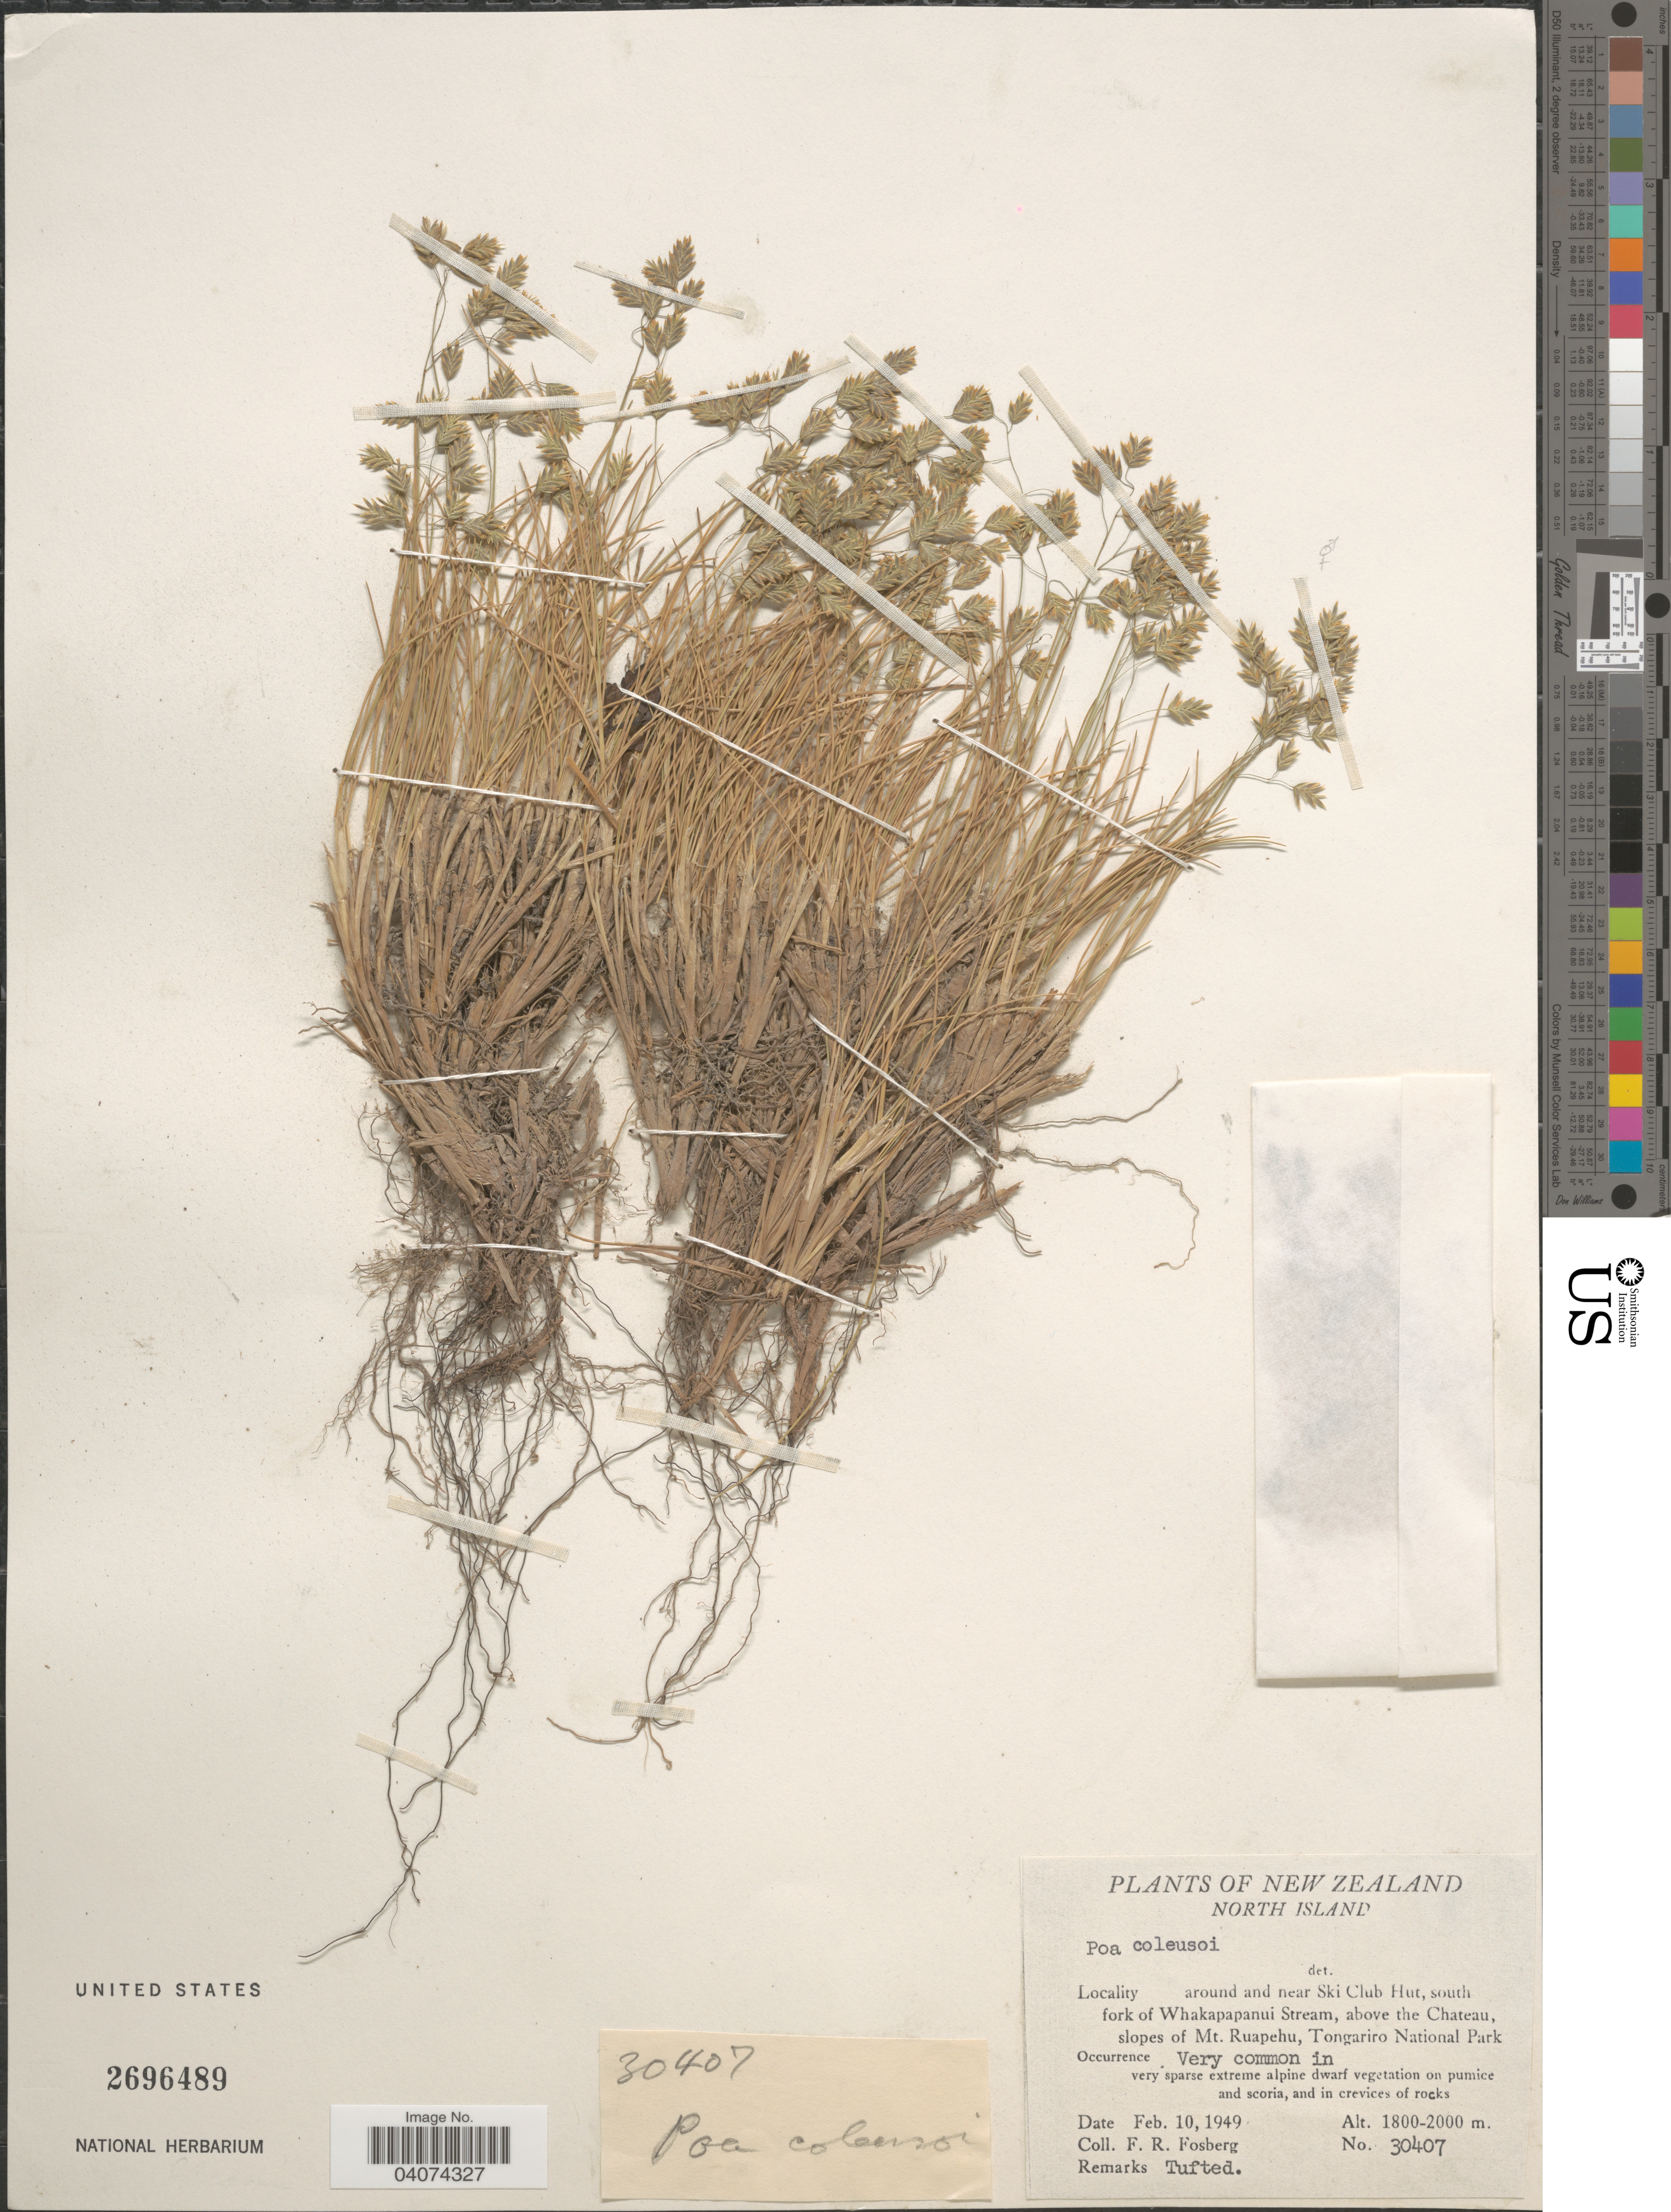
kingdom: Plantae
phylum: Tracheophyta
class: Liliopsida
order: Poales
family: Poaceae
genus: Poa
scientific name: Poa colensoi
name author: Hook. f.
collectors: F. R. Fosberg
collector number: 30407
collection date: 1949-02-10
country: New Zealand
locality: North Island. Around and near Ski Club Hut, south fork of Whakapapanui Stream, above the Chateau, slopes of Mt. Ruapehu, Tongariro National Park Occurrence.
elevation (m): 1800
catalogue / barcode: US 2694689